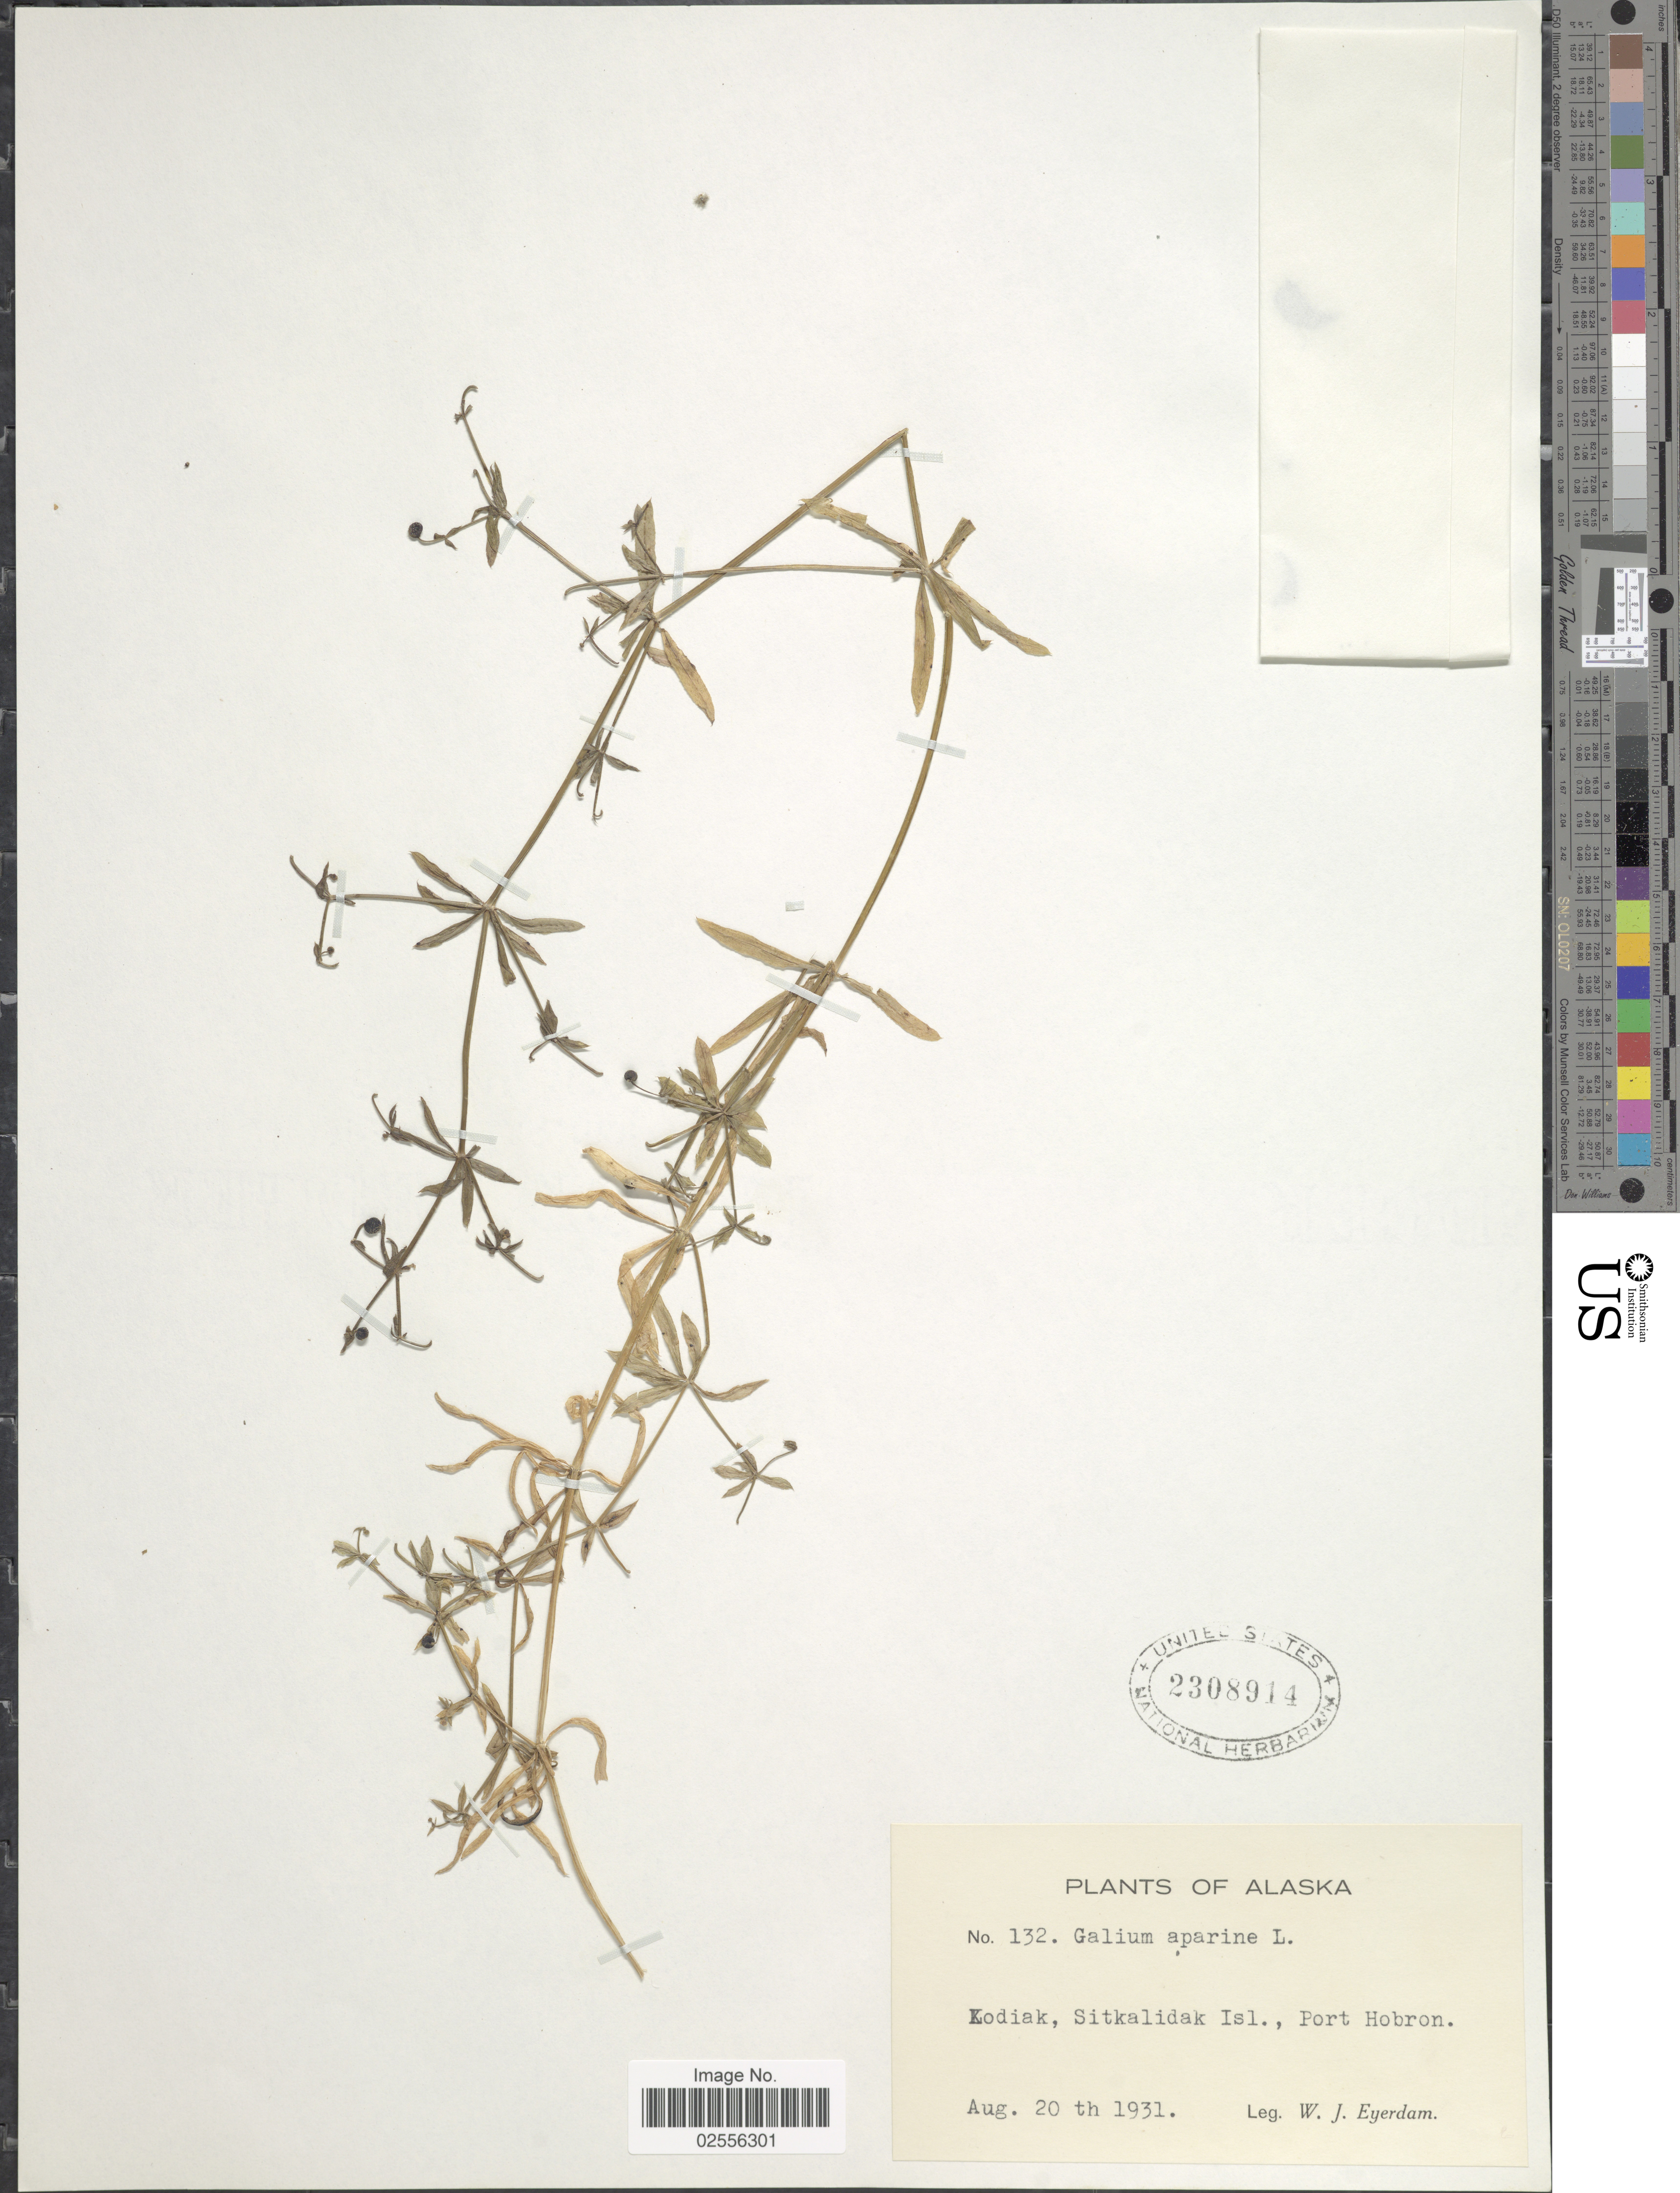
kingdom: Plantae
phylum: Tracheophyta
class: Magnoliopsida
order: Gentianales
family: Rubiaceae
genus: Galium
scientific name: Galium aparine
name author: L.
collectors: W. J. Eyerdam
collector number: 132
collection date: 1931-08-20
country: United States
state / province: Alaska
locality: Kodiak, Sitkalidak Isl., Port Hobron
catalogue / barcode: US 2308914